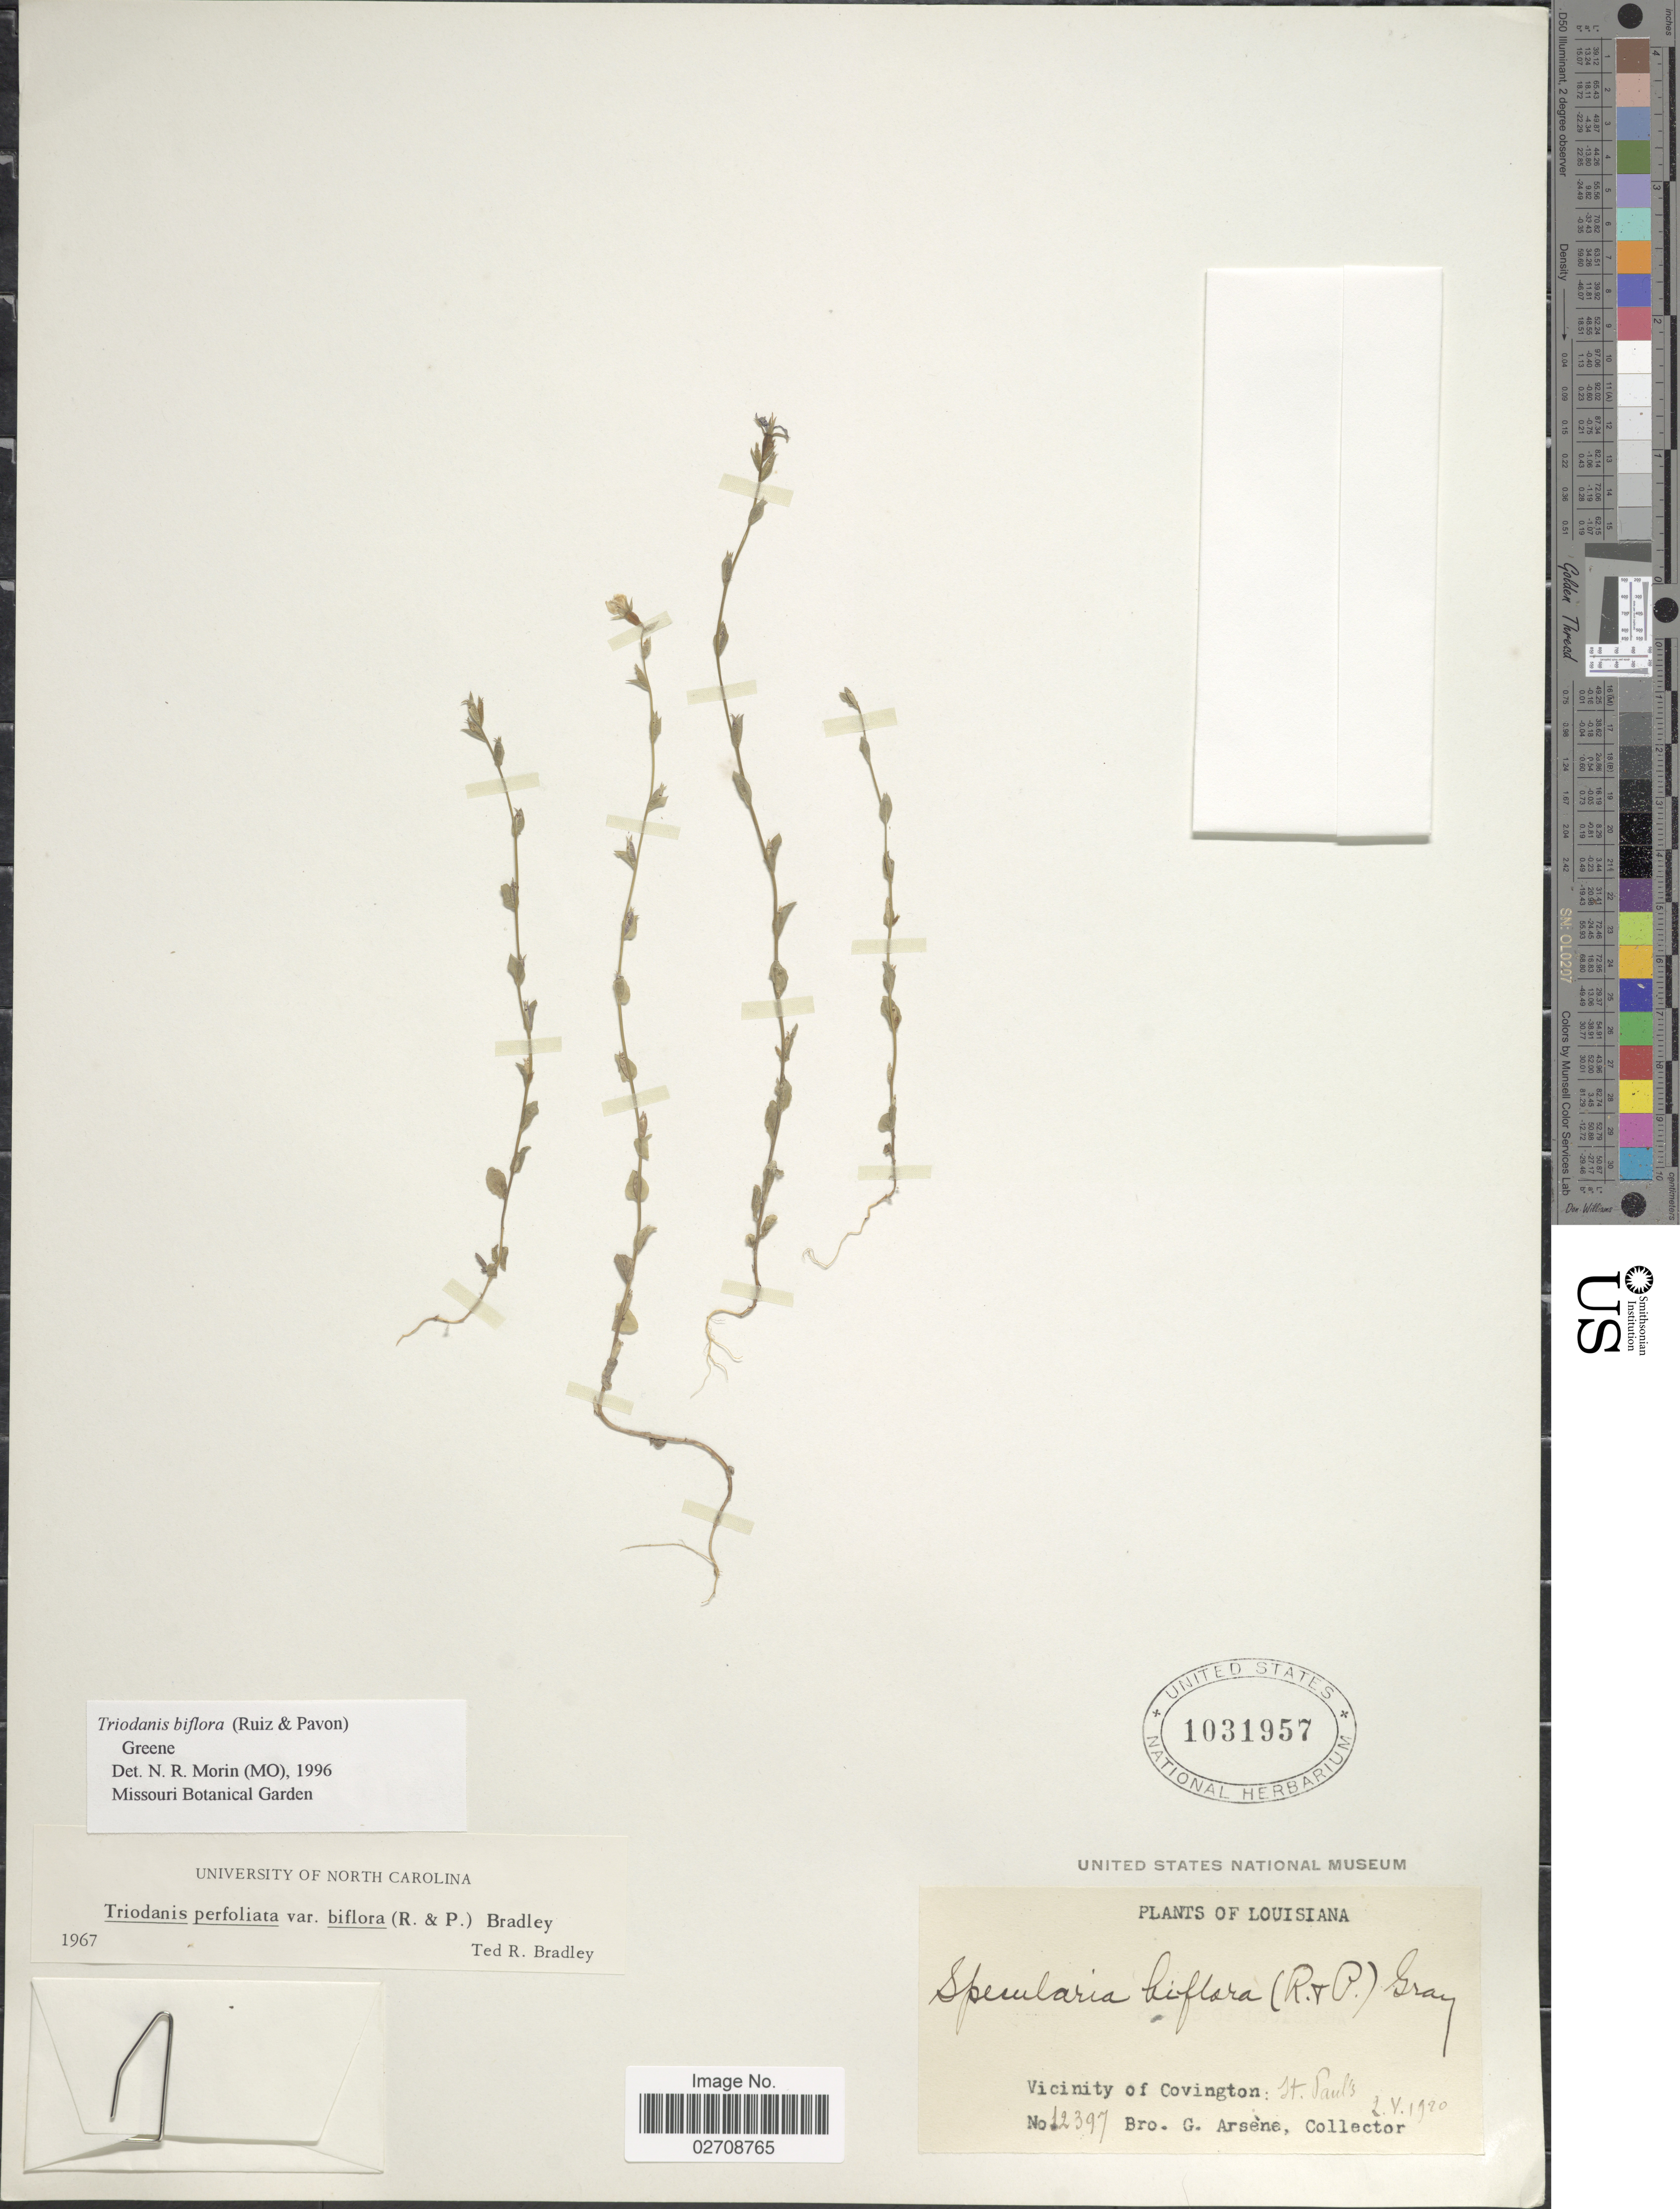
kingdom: Plantae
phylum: Tracheophyta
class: Magnoliopsida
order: Asterales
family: Campanulaceae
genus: Triodanis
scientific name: Triodanis biflora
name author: (Ruiz & Pav.) Greene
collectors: Bro. G. Arsène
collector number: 12397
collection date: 1990-05-02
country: United States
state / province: Louisiana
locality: Vicinity of Covington: St. Paul's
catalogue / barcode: US 1031957